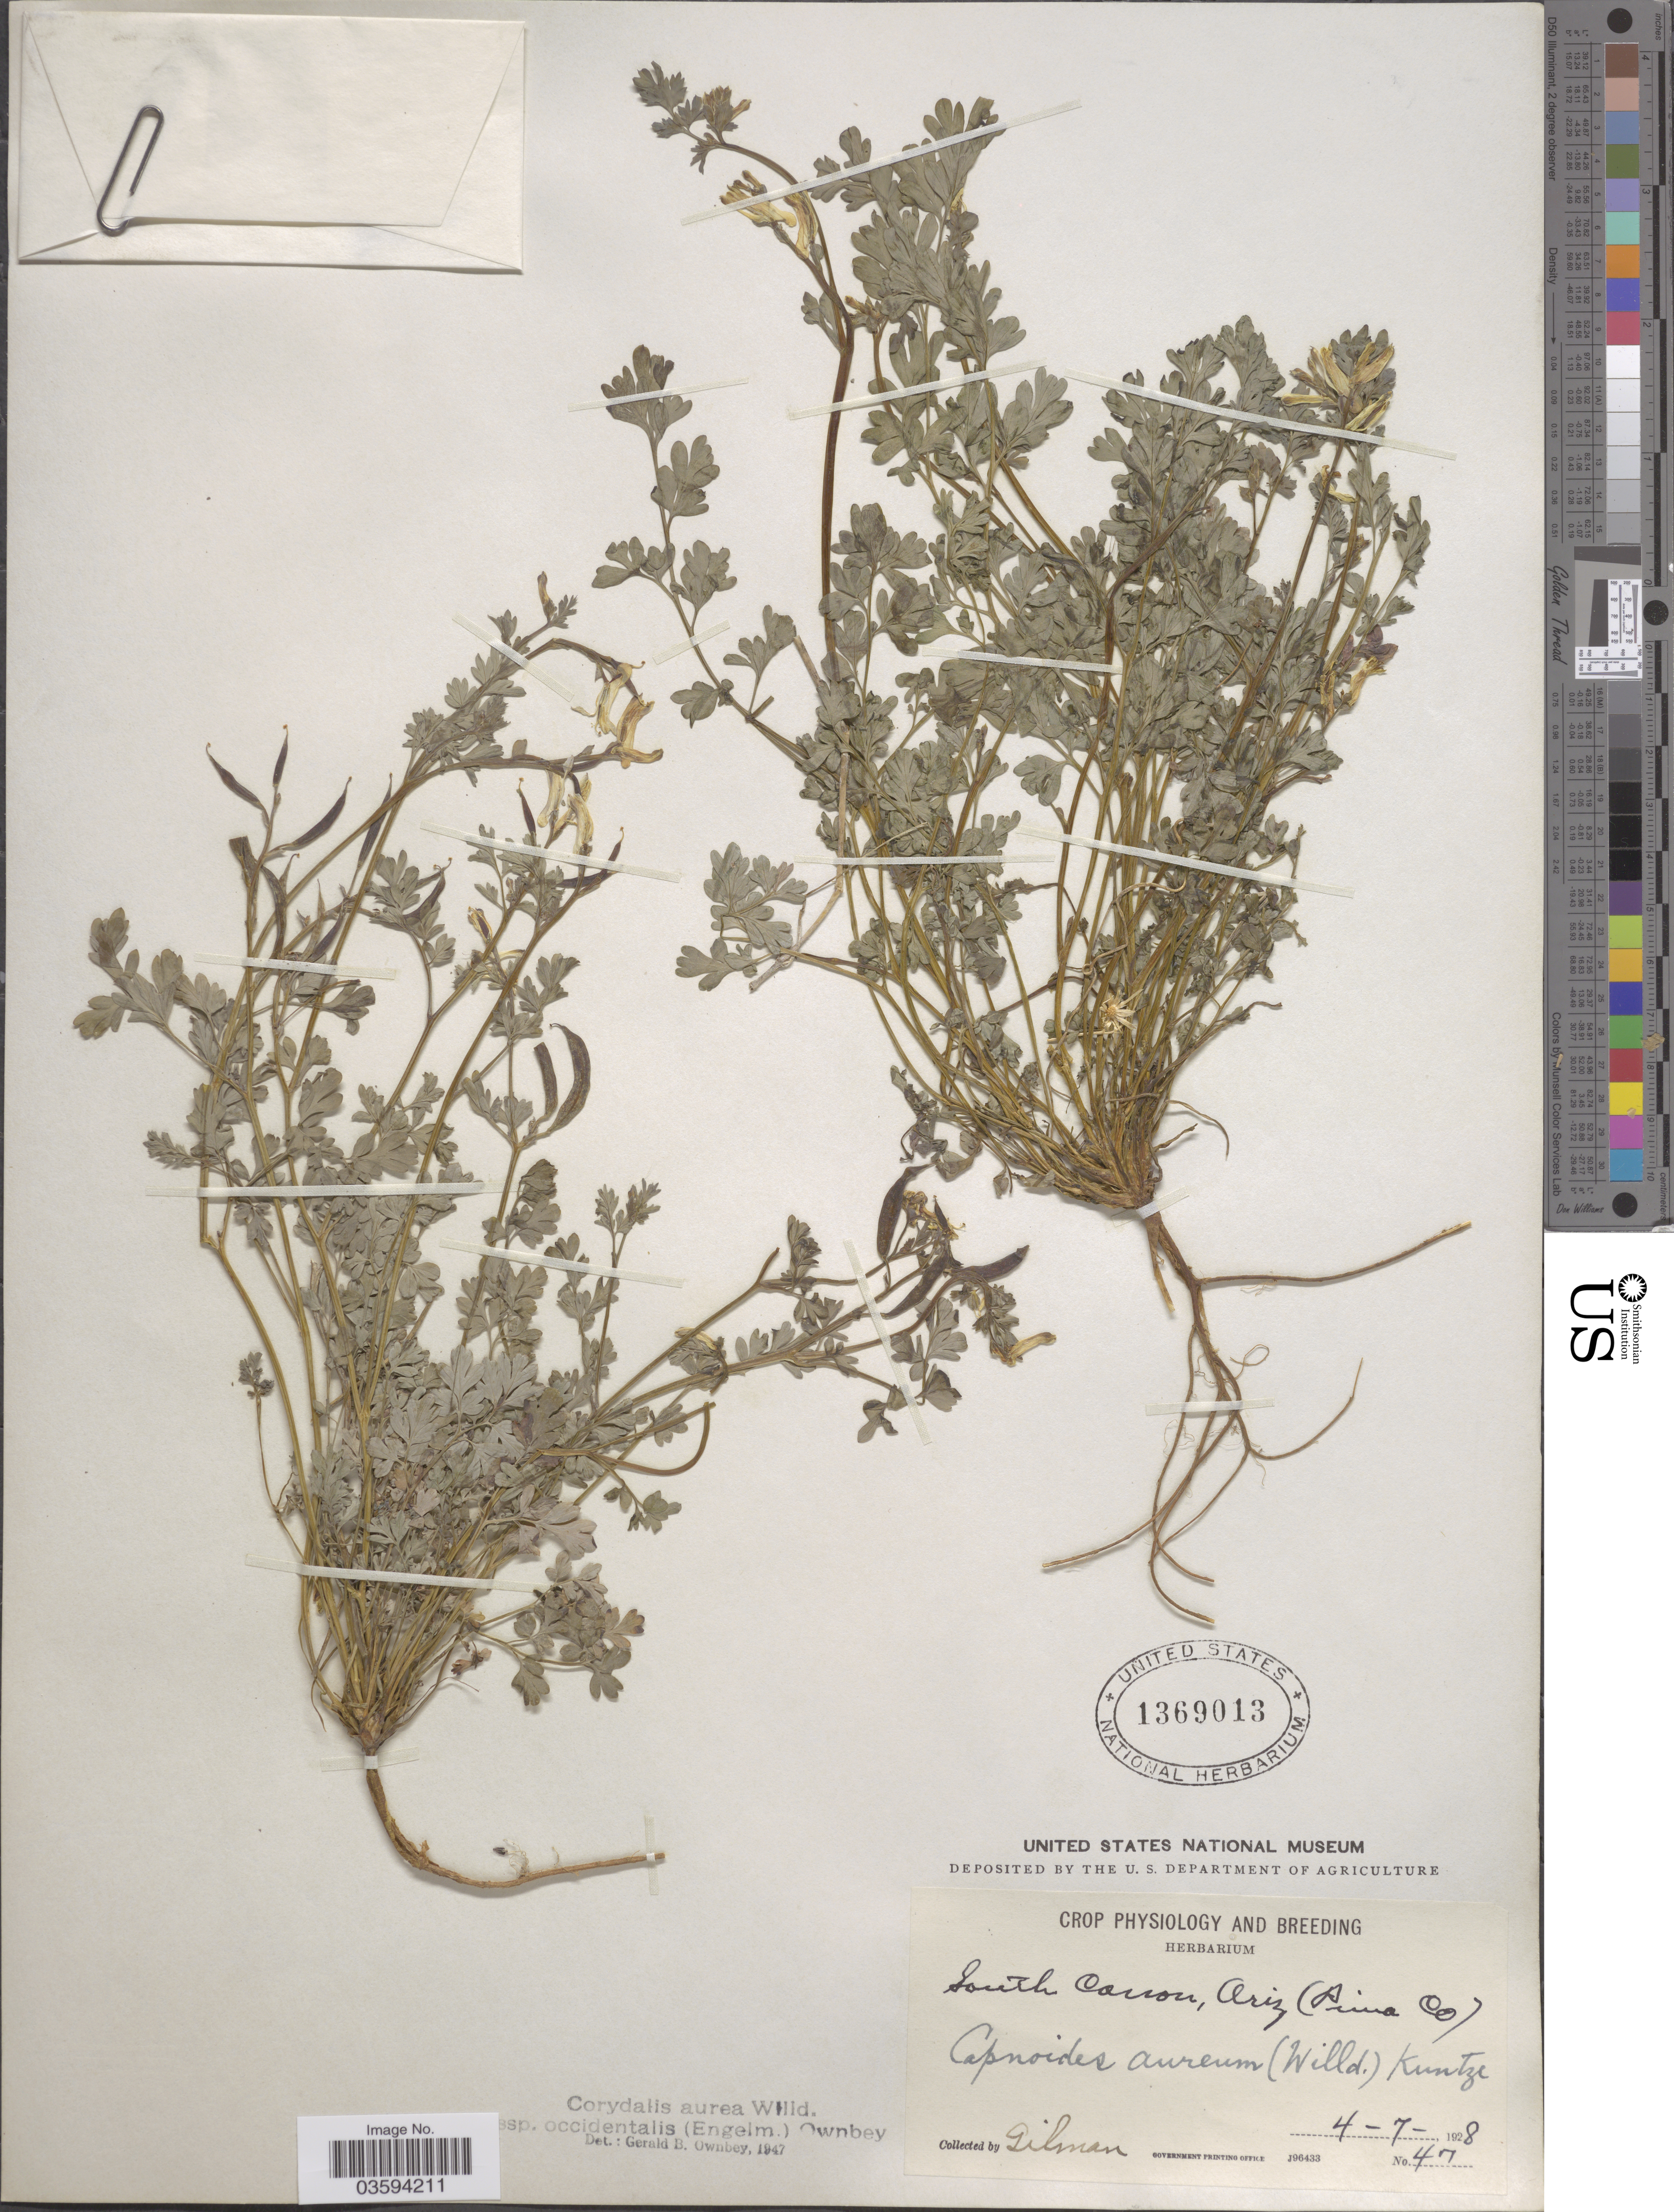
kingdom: Plantae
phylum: Tracheophyta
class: Magnoliopsida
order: Ranunculales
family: Papaveraceae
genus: Corydalis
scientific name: Corydalis aurea subsp. occidentalis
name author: Willd.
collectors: -. Gilman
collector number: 401*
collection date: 1928-04-07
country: United States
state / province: Arizona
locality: South Canon (Pima Co).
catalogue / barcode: US 1369013